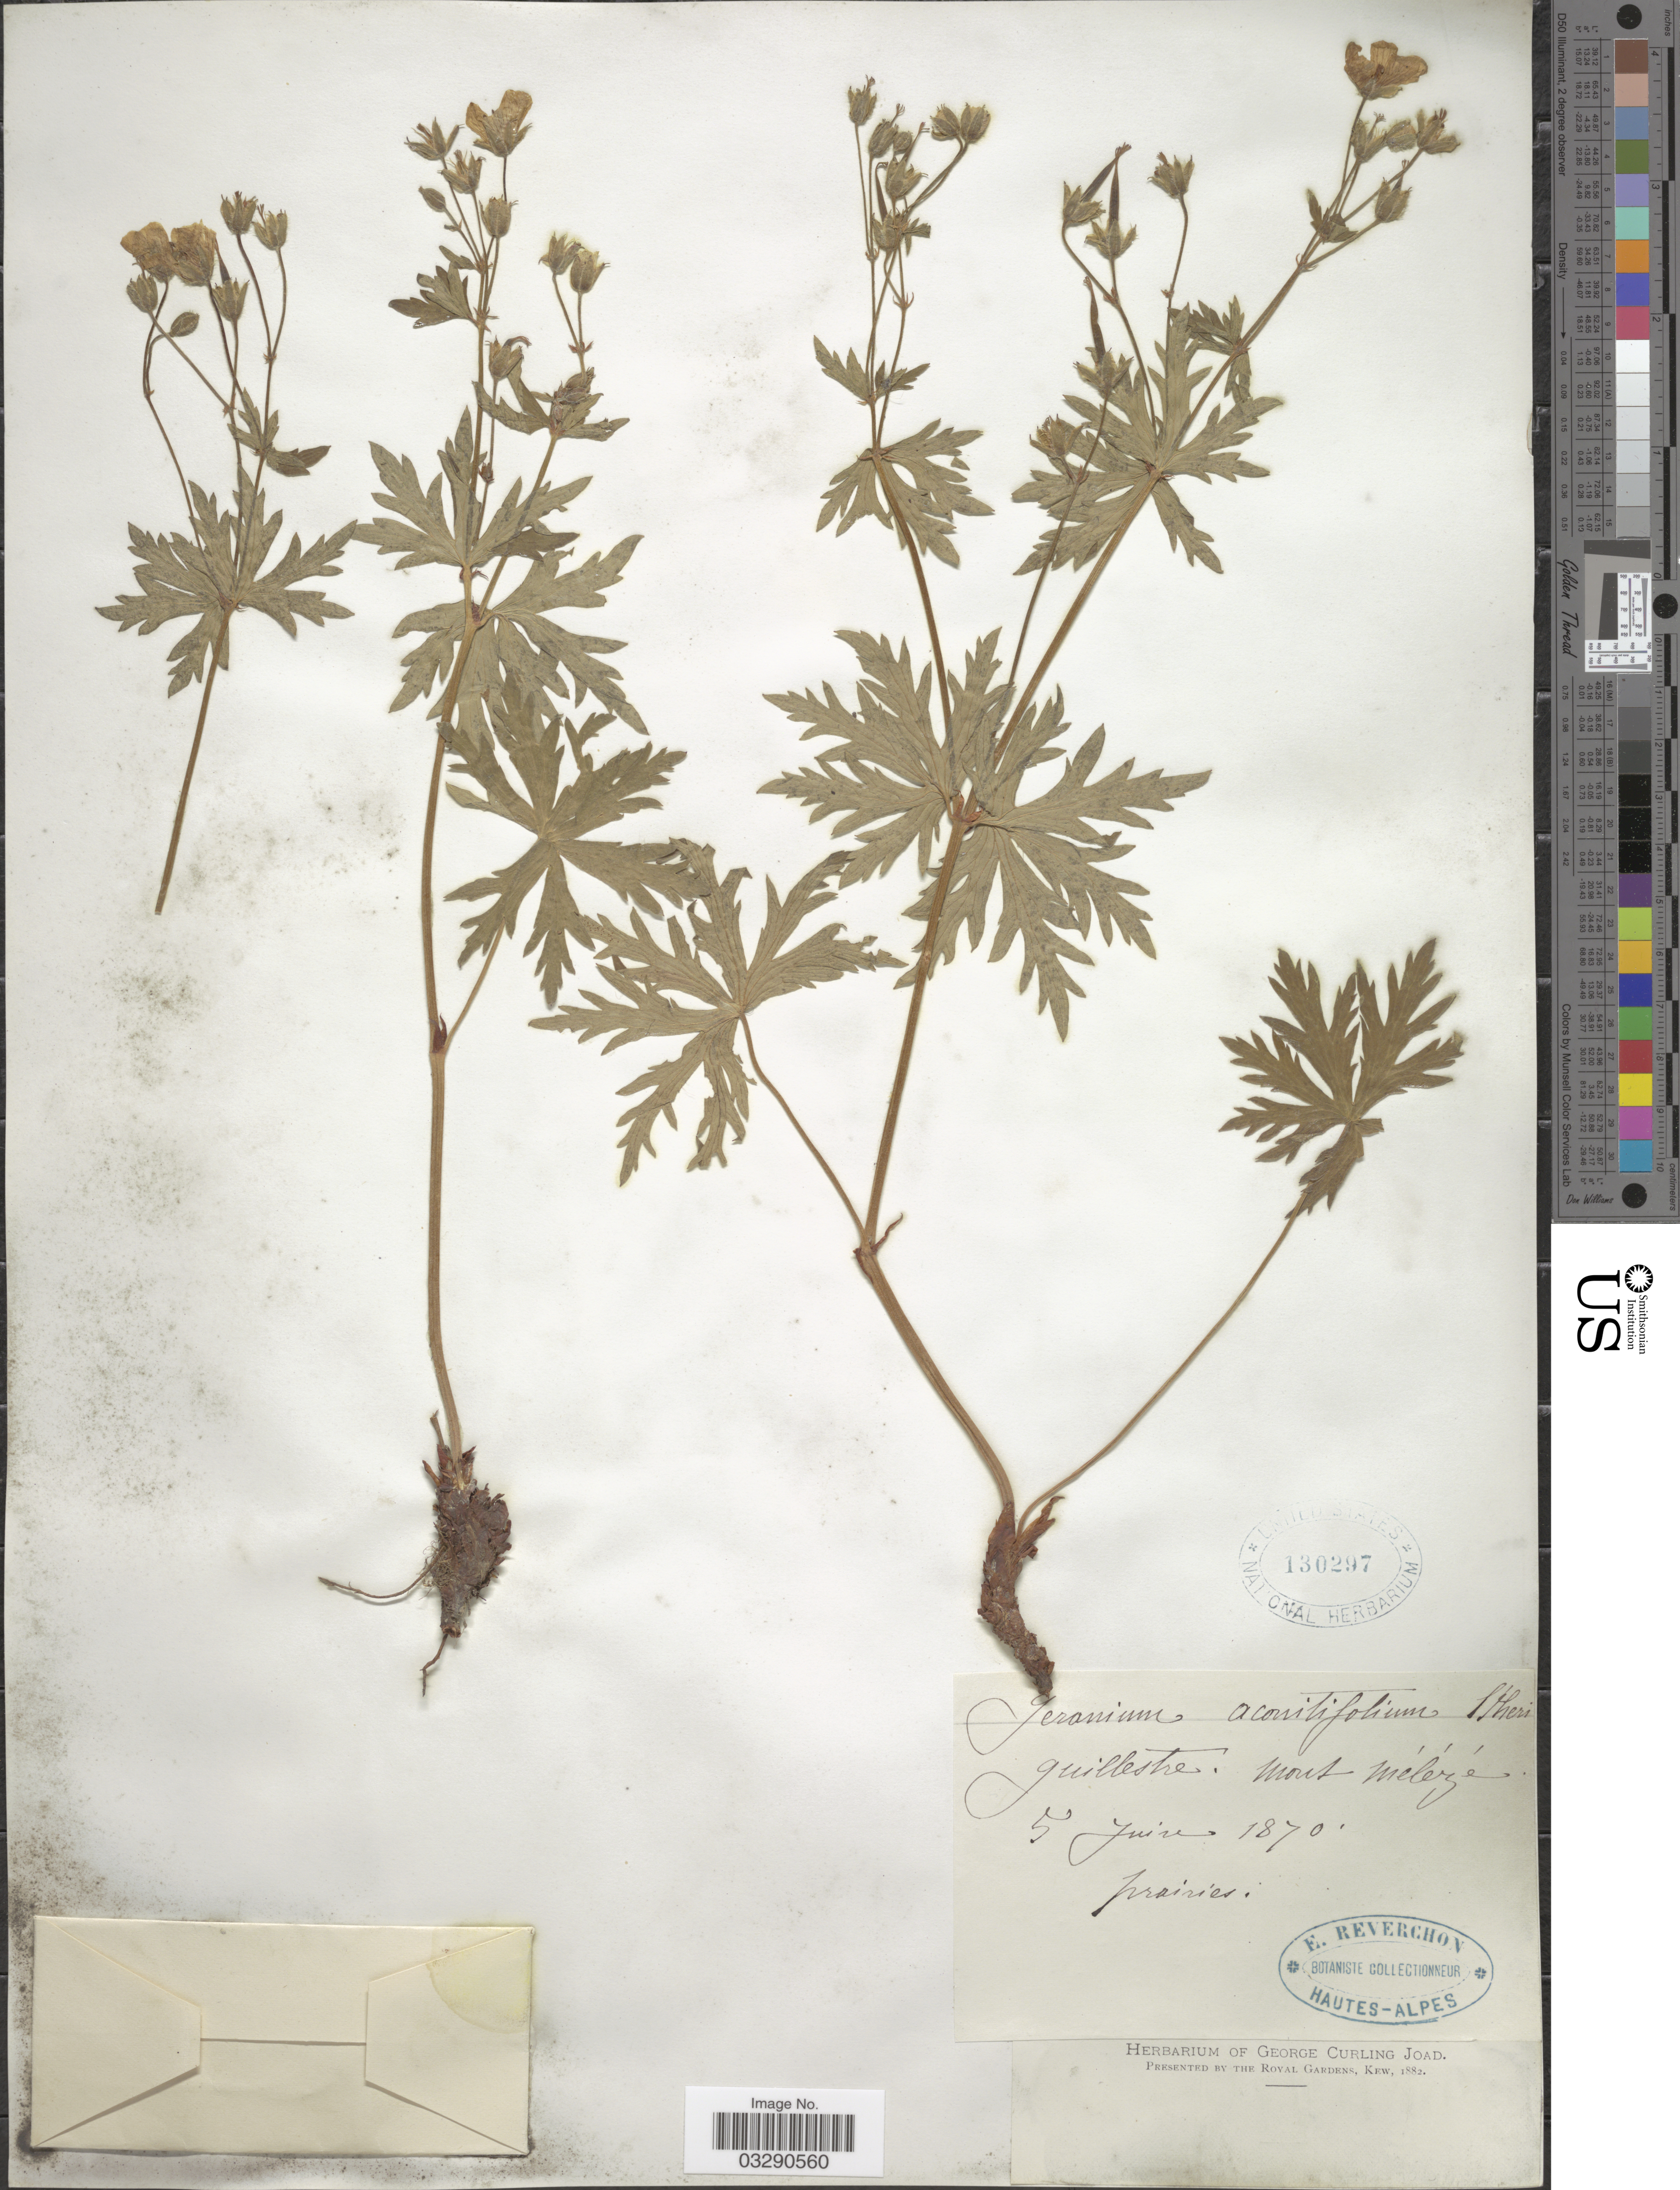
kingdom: Plantae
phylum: Tracheophyta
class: Magnoliopsida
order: Geraniales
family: Geraniaceae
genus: Geranium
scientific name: Geranium aconitifolium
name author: L'Hér.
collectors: E. Reverchon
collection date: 1870-06-05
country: France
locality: Guillestre. Mont Mélézé.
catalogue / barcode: US 130297